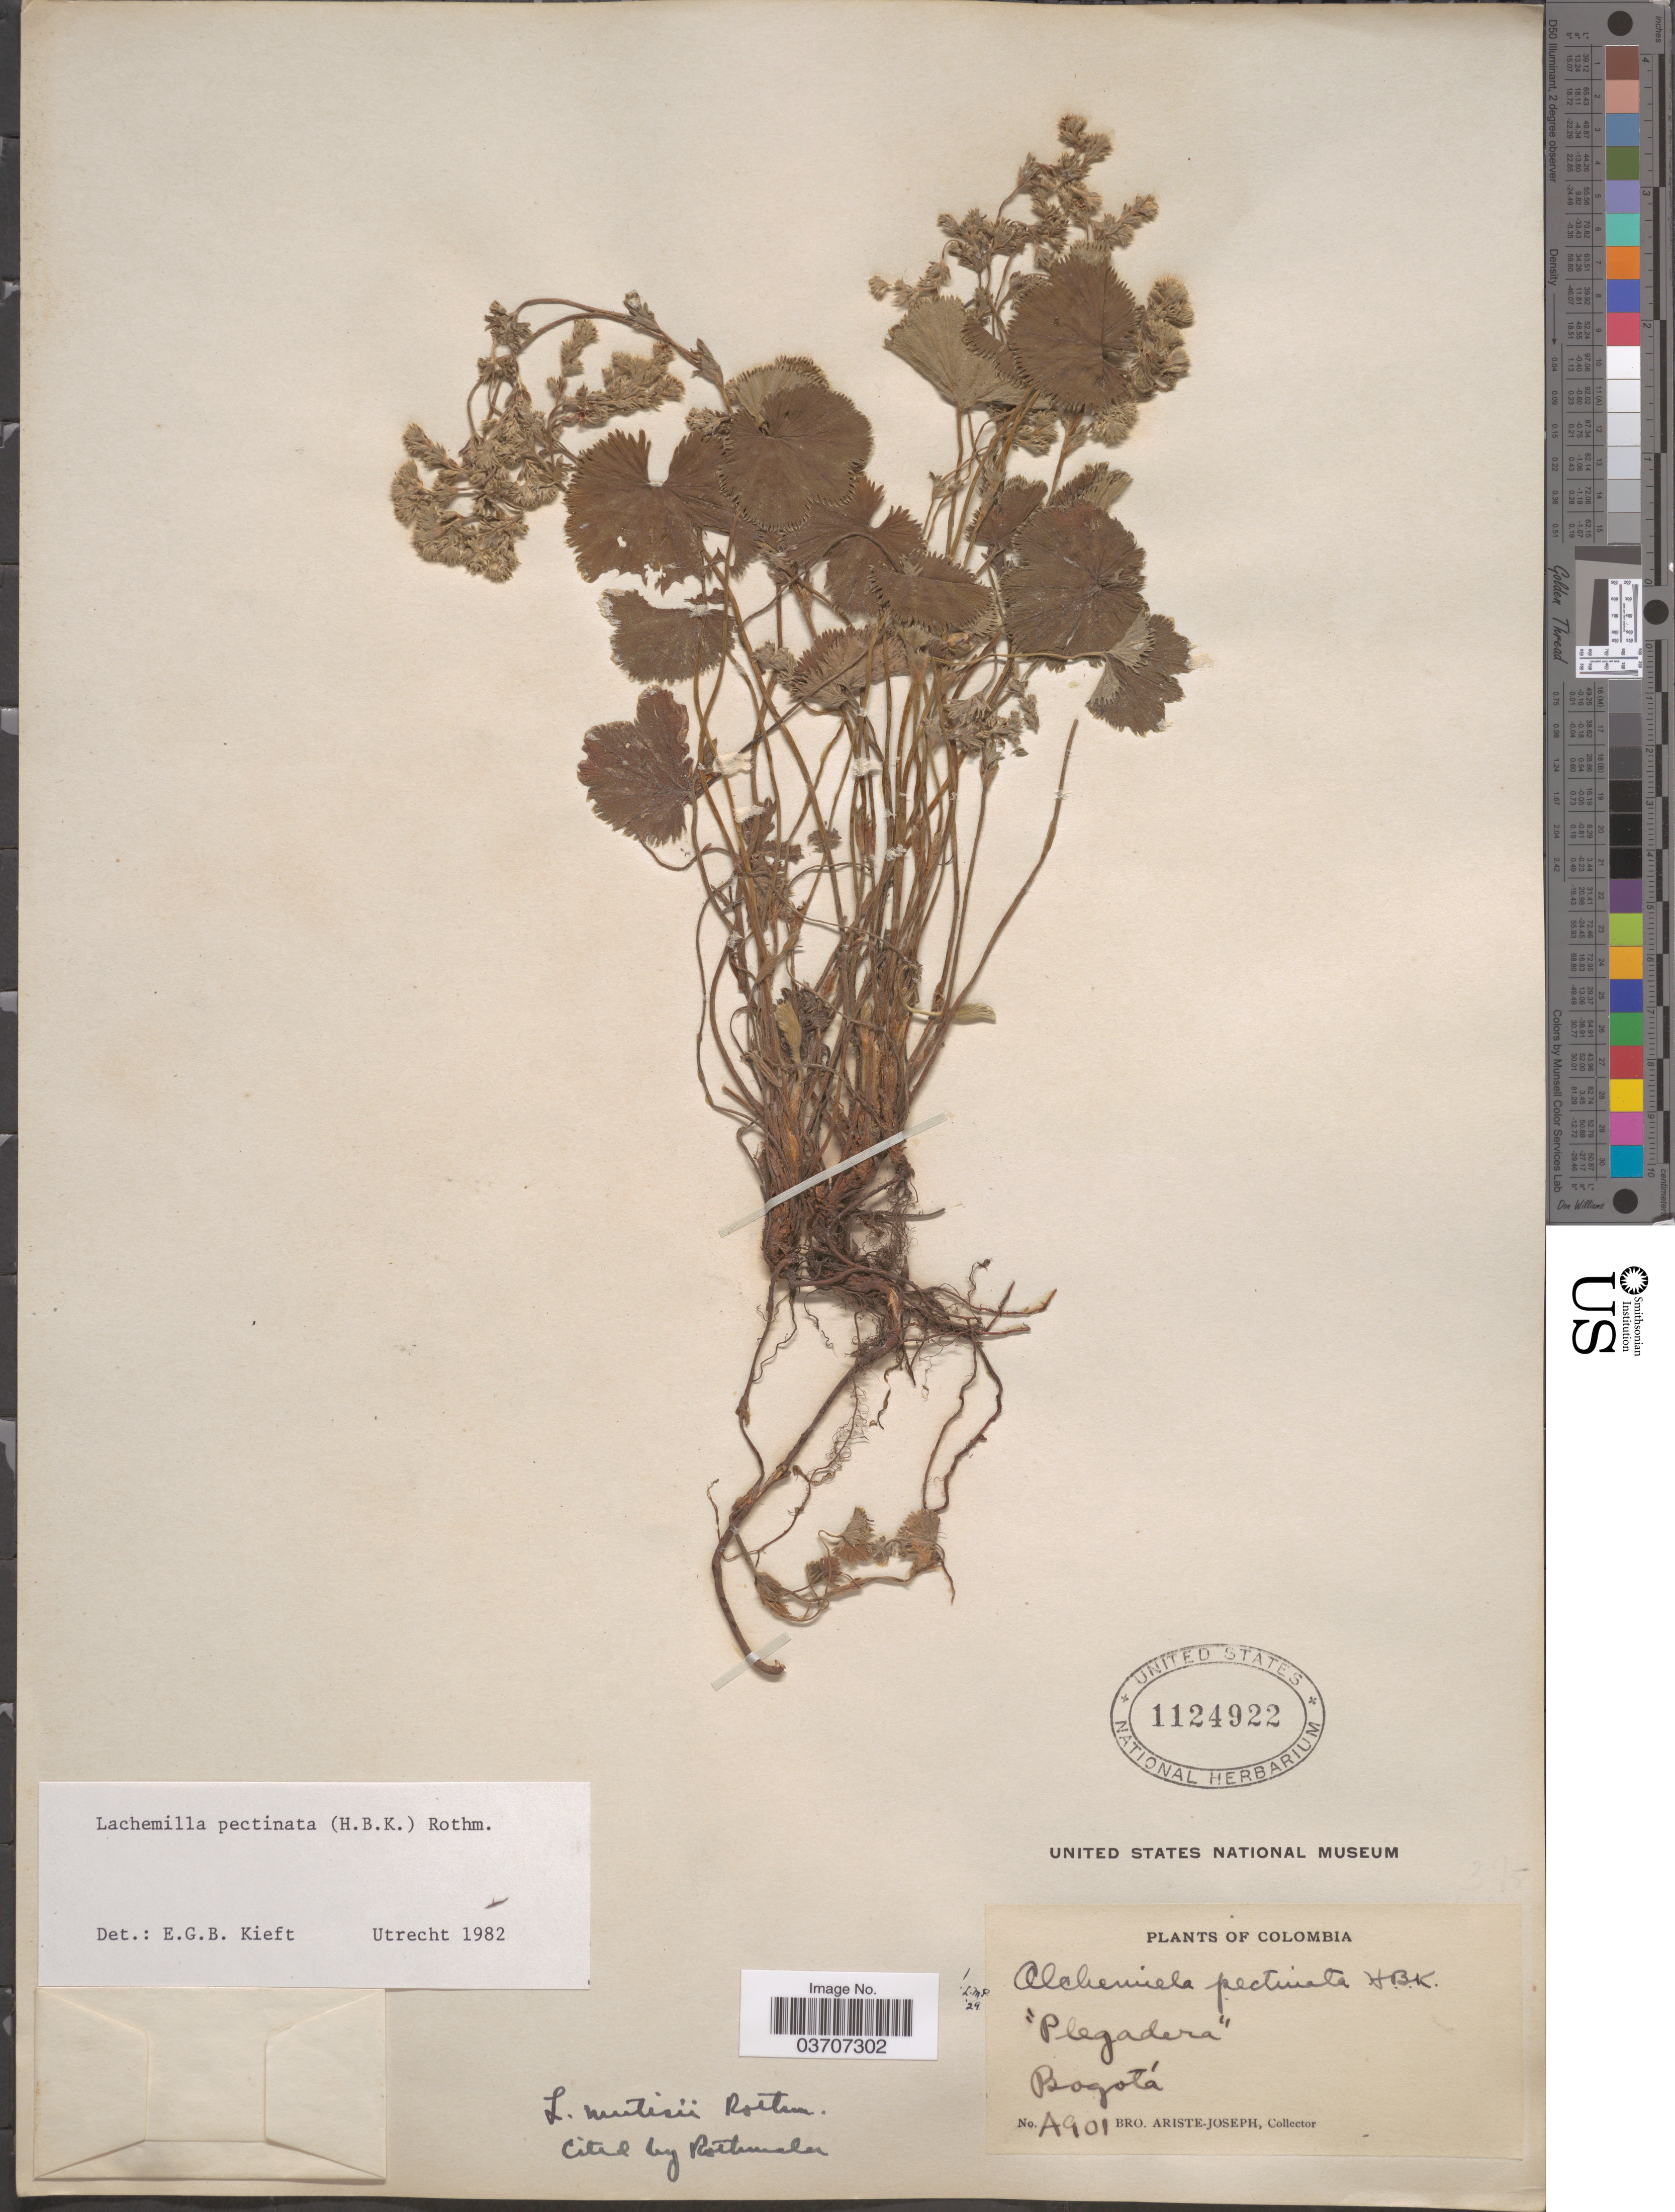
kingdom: Plantae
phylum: Tracheophyta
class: Magnoliopsida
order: Rosales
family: Rosaceae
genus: Lachemilla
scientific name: Lachemilla pectinata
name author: (Kunth) Rothm.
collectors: Bro. Ariste-Joseph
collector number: A901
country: Colombia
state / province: Bogota D.C.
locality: Bogotá.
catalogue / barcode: US 1124922